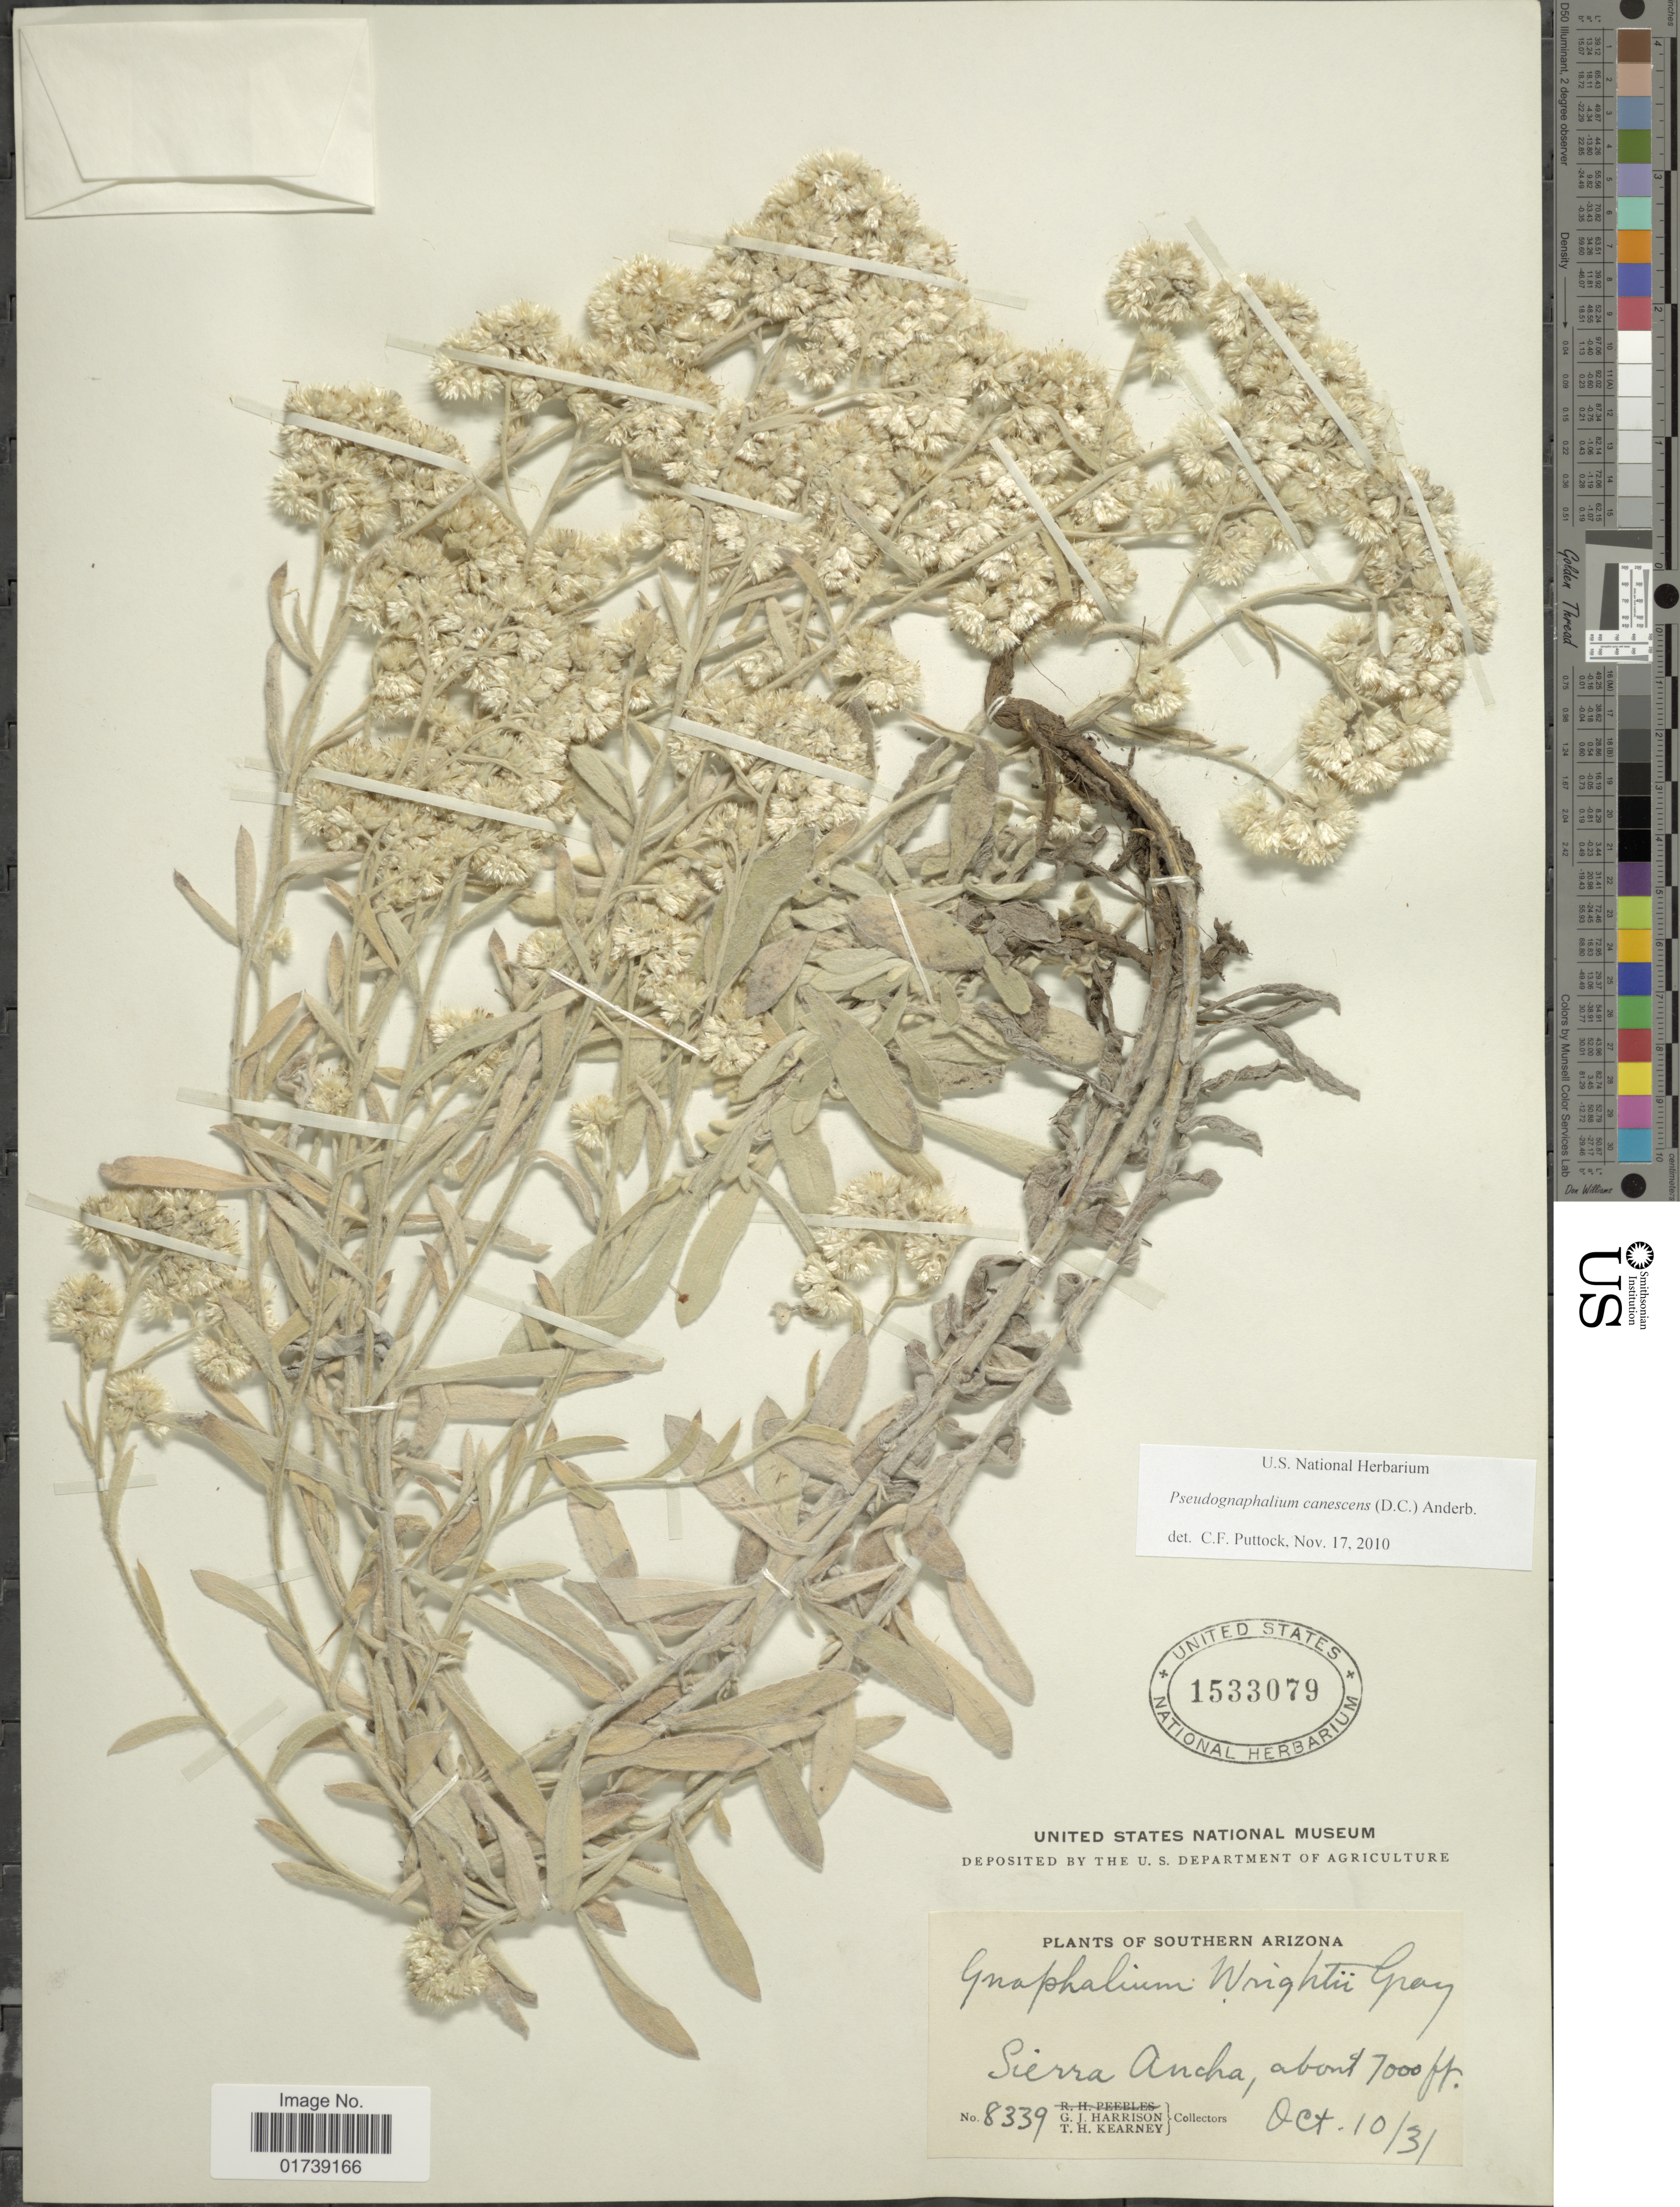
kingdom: Plantae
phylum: Tracheophyta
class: Magnoliopsida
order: Asterales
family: Asteraceae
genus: Pseudognaphalium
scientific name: Pseudognaphalium canescens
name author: (DC.) Anderb.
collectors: G. J. Harrison & T. H. Kearney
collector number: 8339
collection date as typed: Transcribed d/m/y: 10/10/31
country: United States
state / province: Arizona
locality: Southern Arizona, Sierra Ancha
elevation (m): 2134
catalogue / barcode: US 1533079